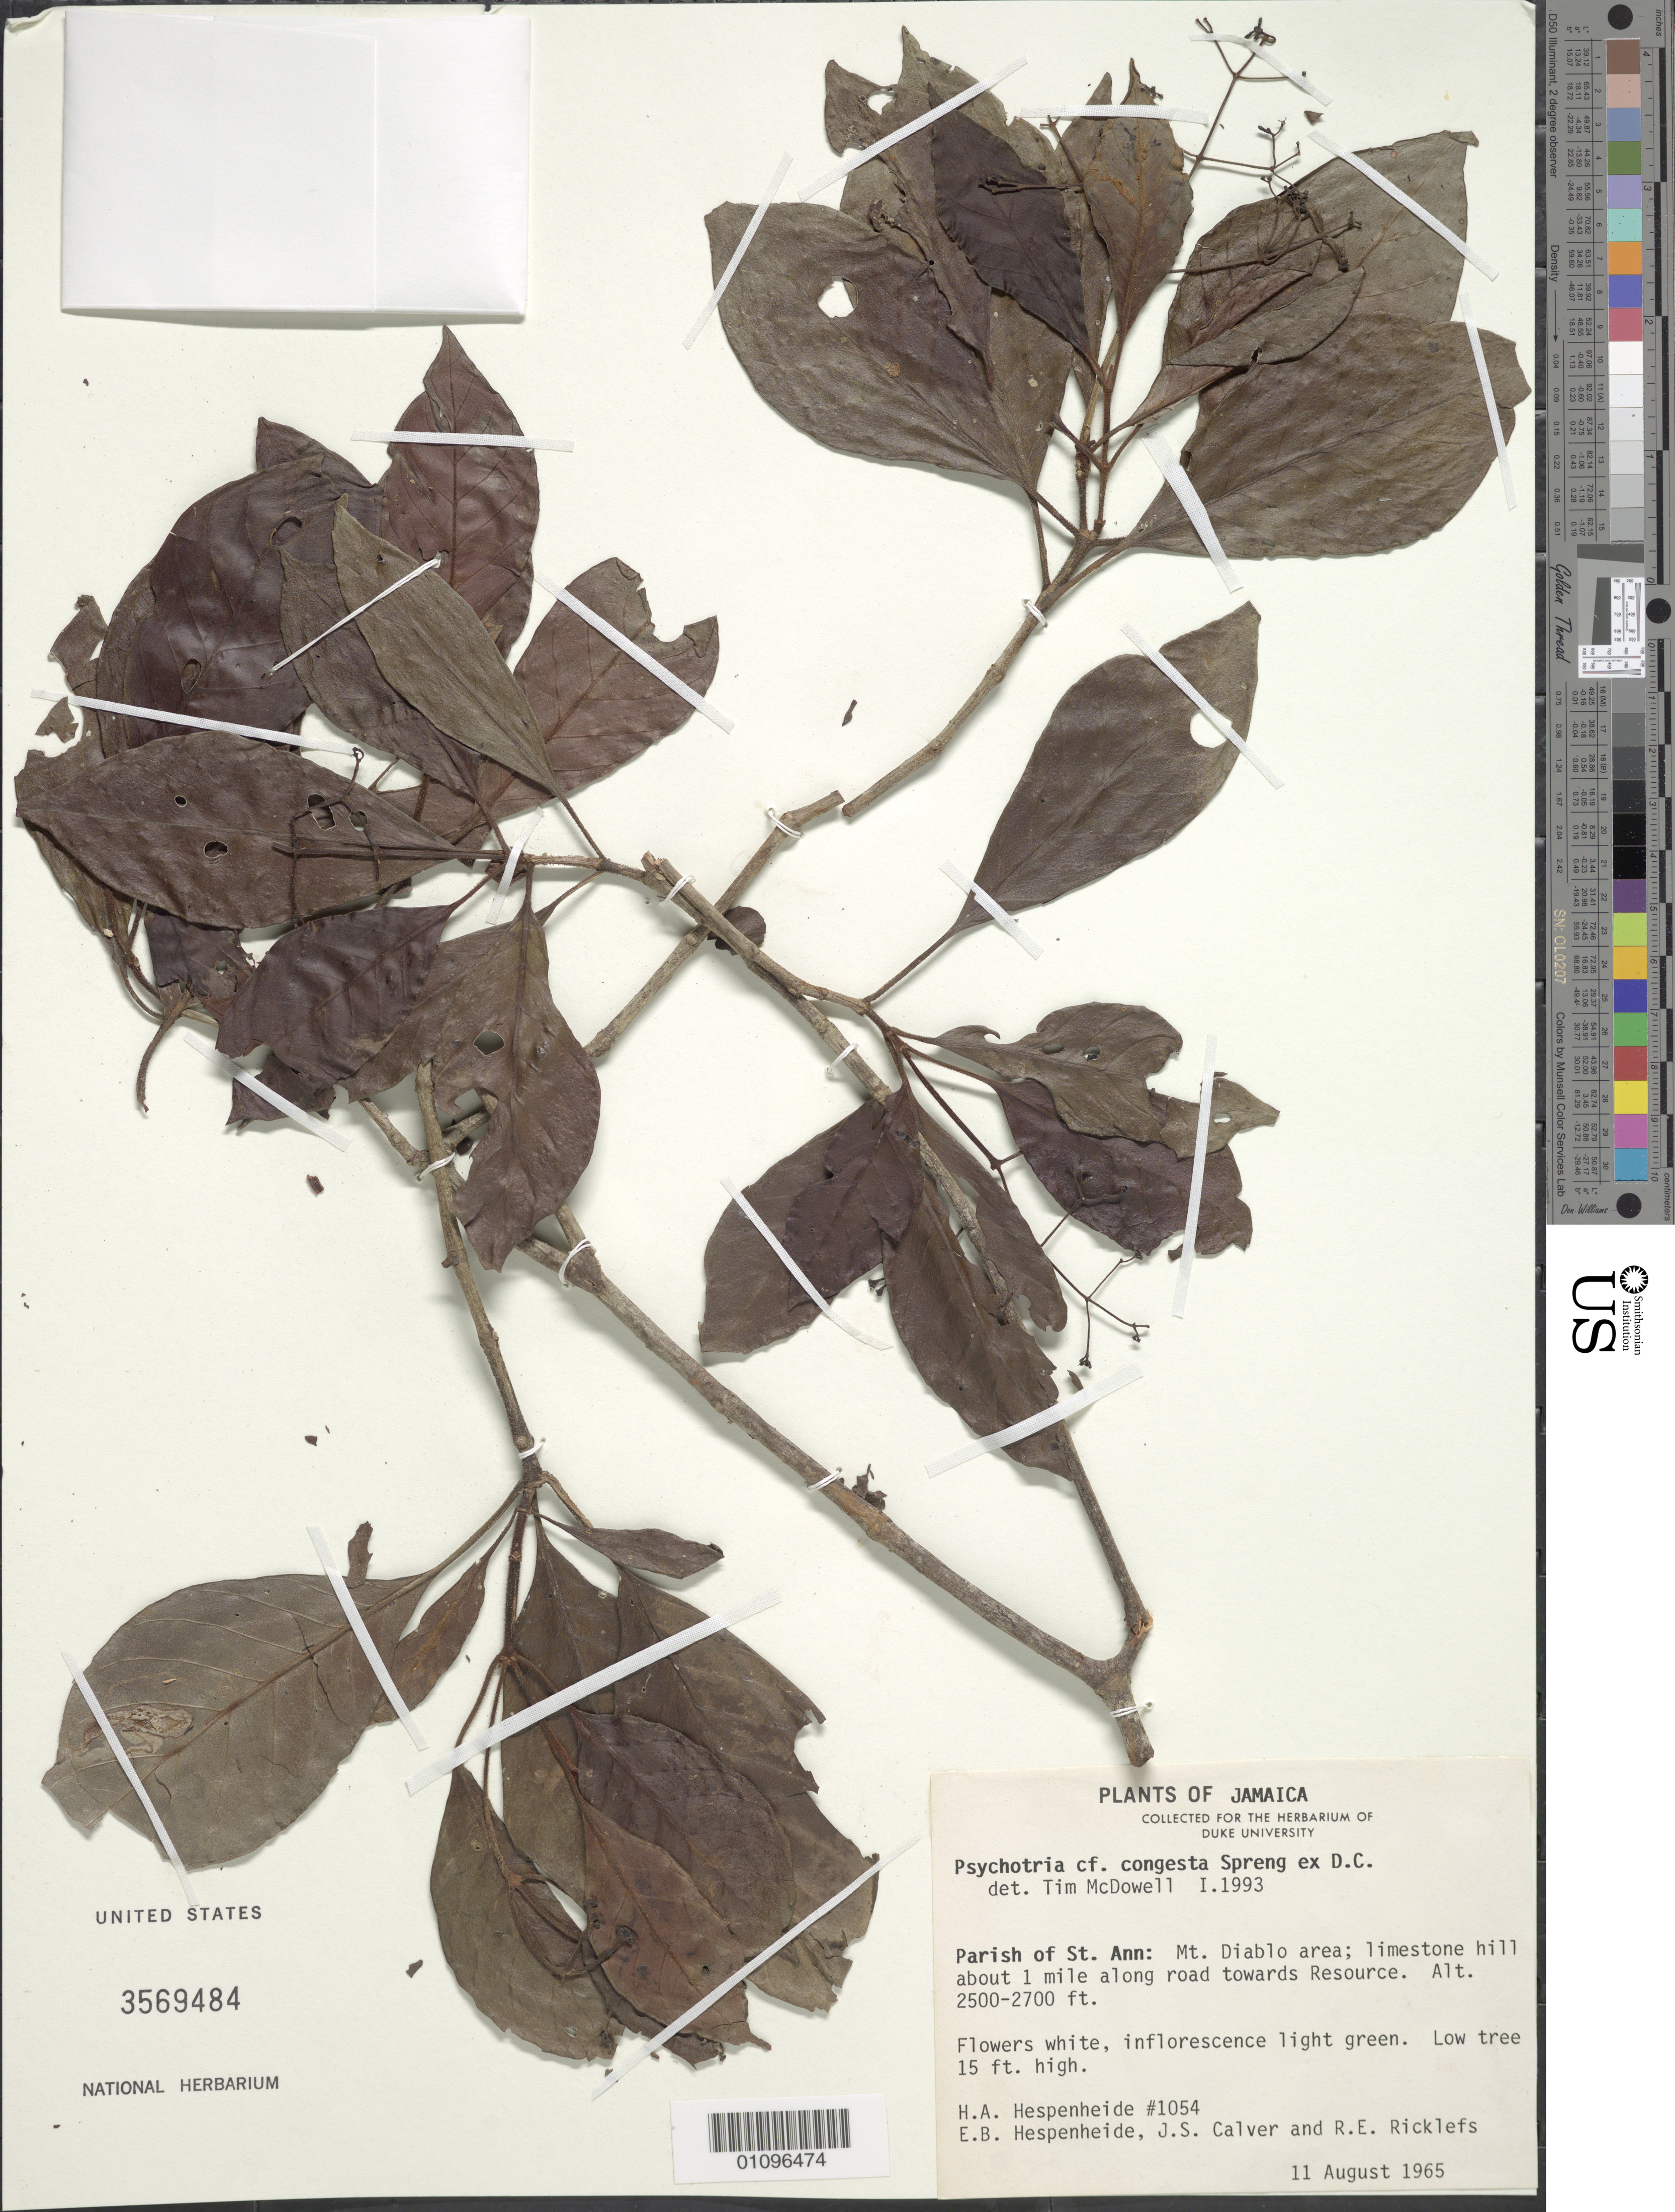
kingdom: Plantae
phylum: Tracheophyta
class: Magnoliopsida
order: Gentianales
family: Rubiaceae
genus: Psychotria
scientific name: Psychotria congesta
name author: Spreng. ex DC.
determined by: McDowell, T.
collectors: H. A. Hespenheide, E. Hespenheide, J. Calver & R. Ricklefs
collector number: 1054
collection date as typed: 11 Aug 1965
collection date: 1965-08-11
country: Jamaica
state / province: Saint Ann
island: Jamaica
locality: Mt. Diablo, about 1 mile on road to Resource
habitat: Limestone hill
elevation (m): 762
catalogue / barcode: US 3569484